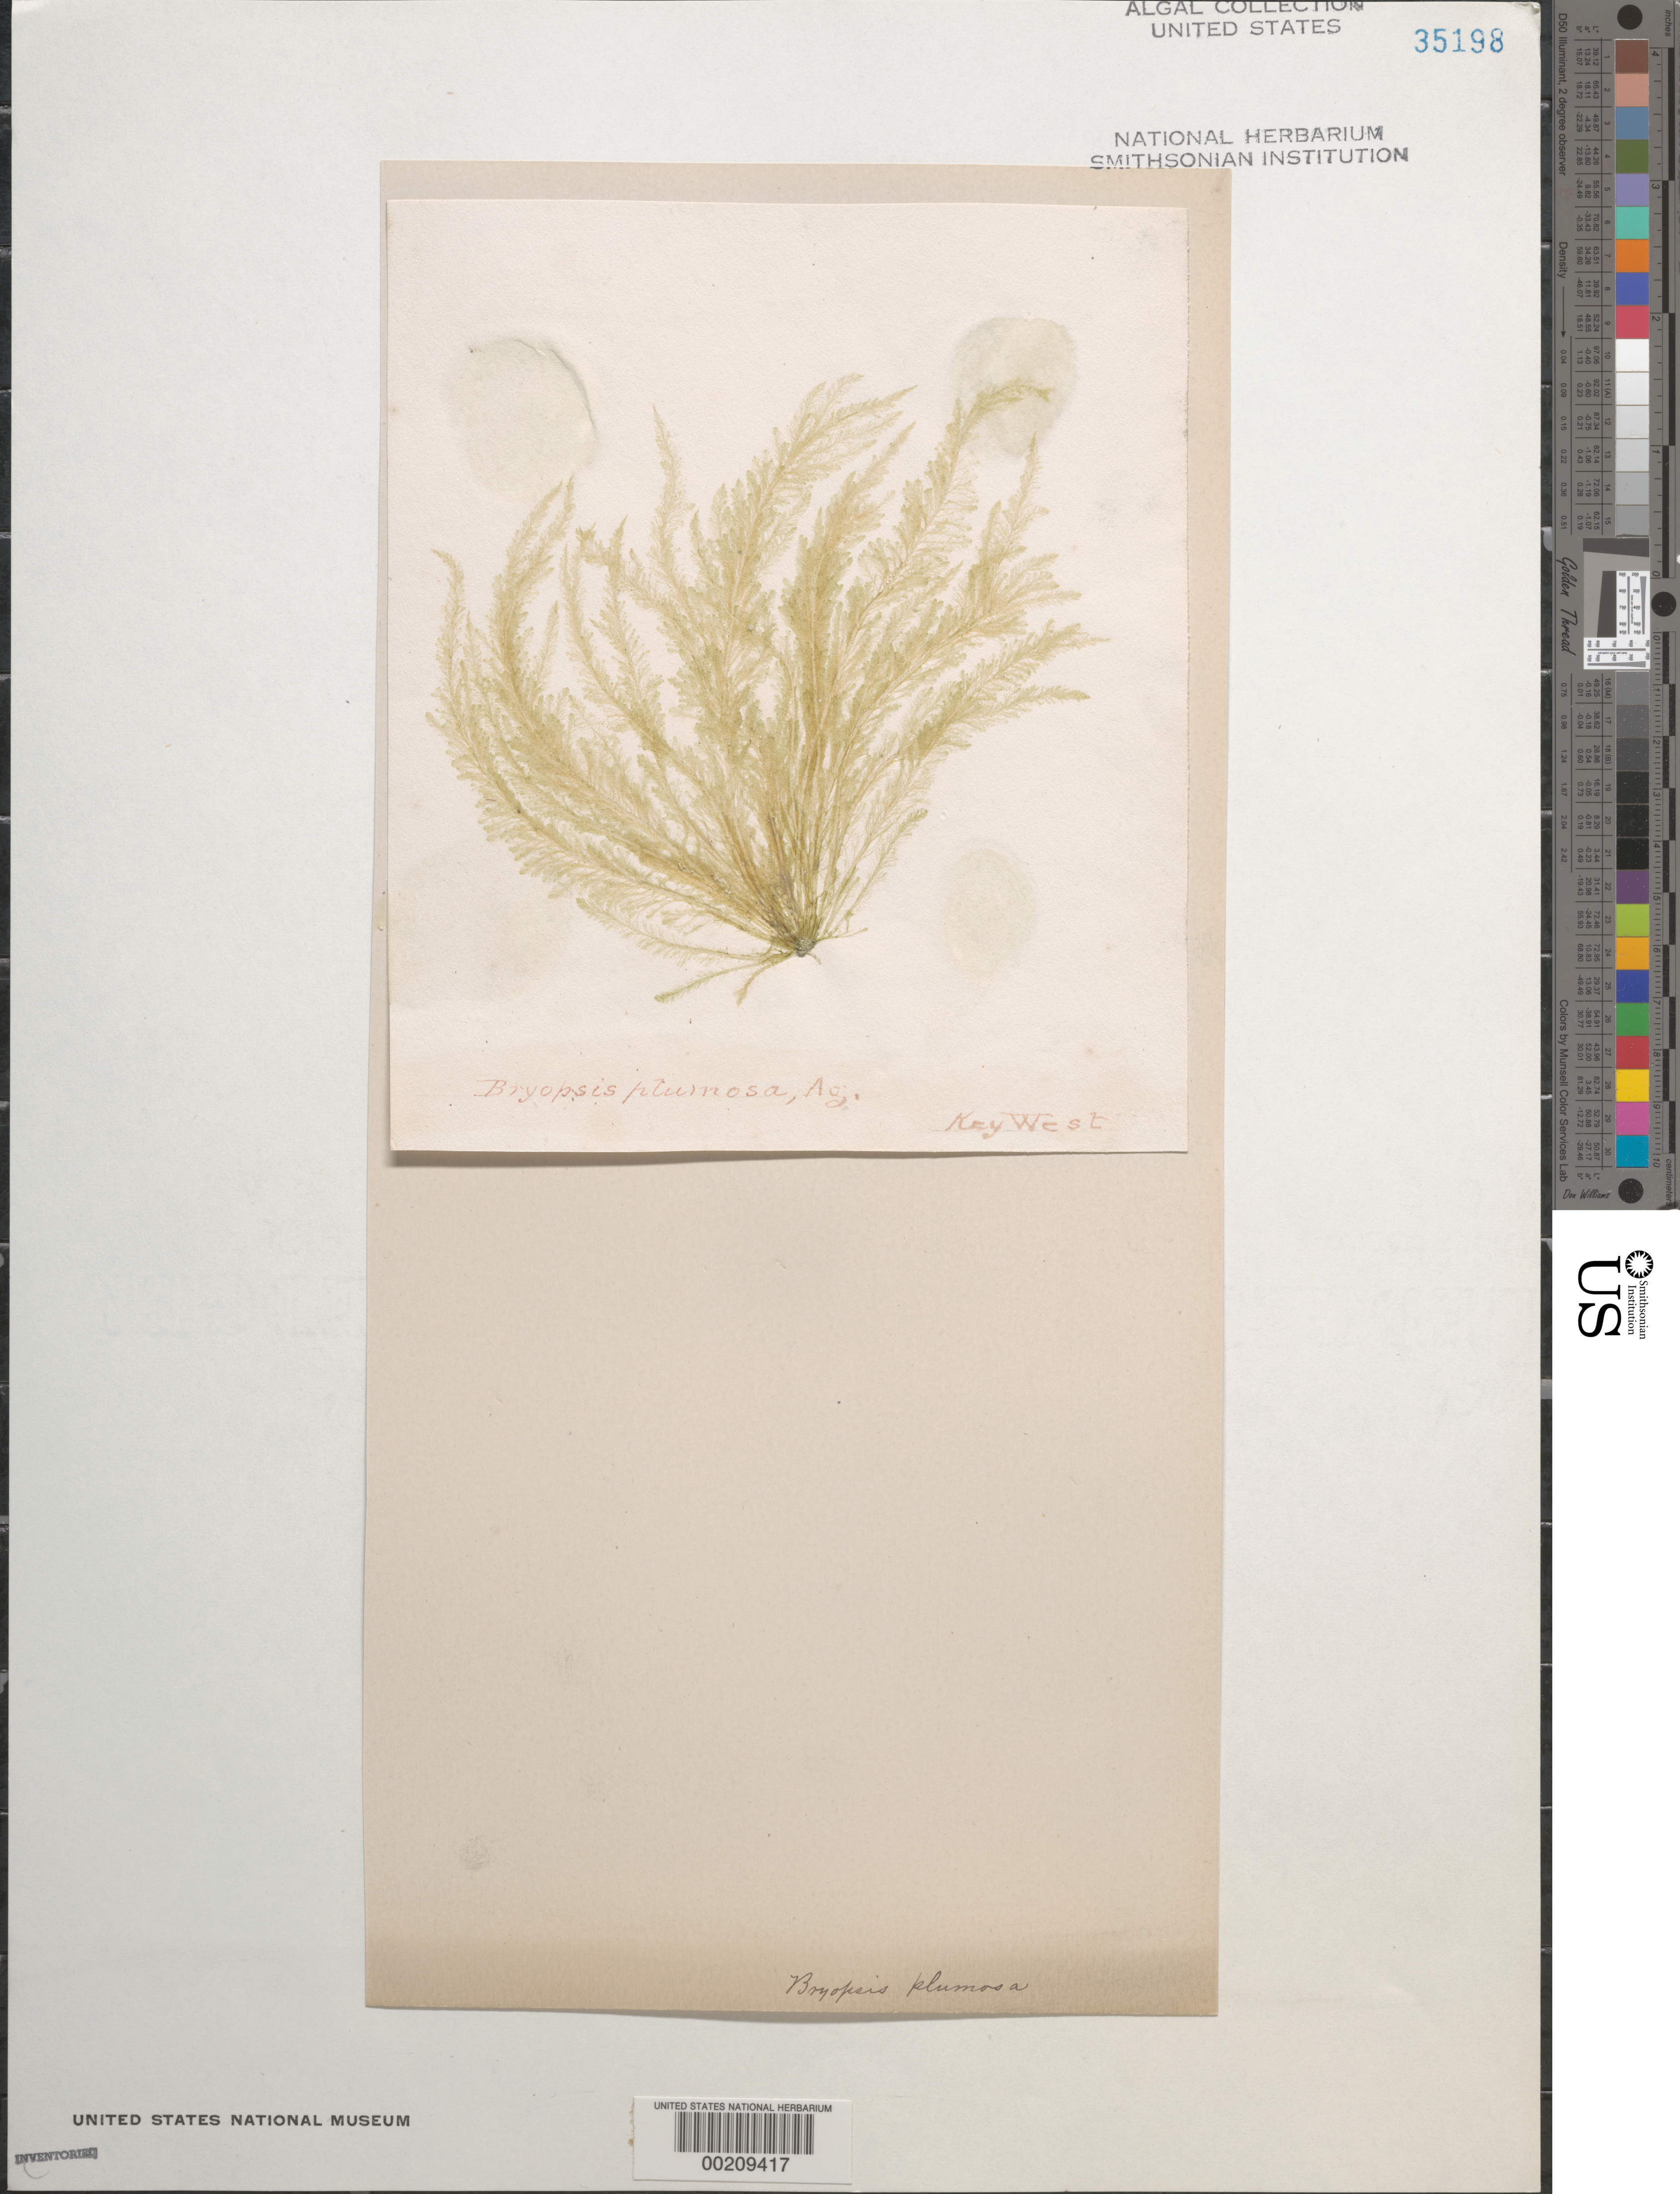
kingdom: Plantae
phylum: Chlorophyta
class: Ulvophyceae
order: Bryopsidales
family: Bryopsidaceae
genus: Bryopsis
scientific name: Bryopsis plumosa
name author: (Huds.) C. Agardh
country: United States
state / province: Florida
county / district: Monroe County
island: Key West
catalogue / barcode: US 35198